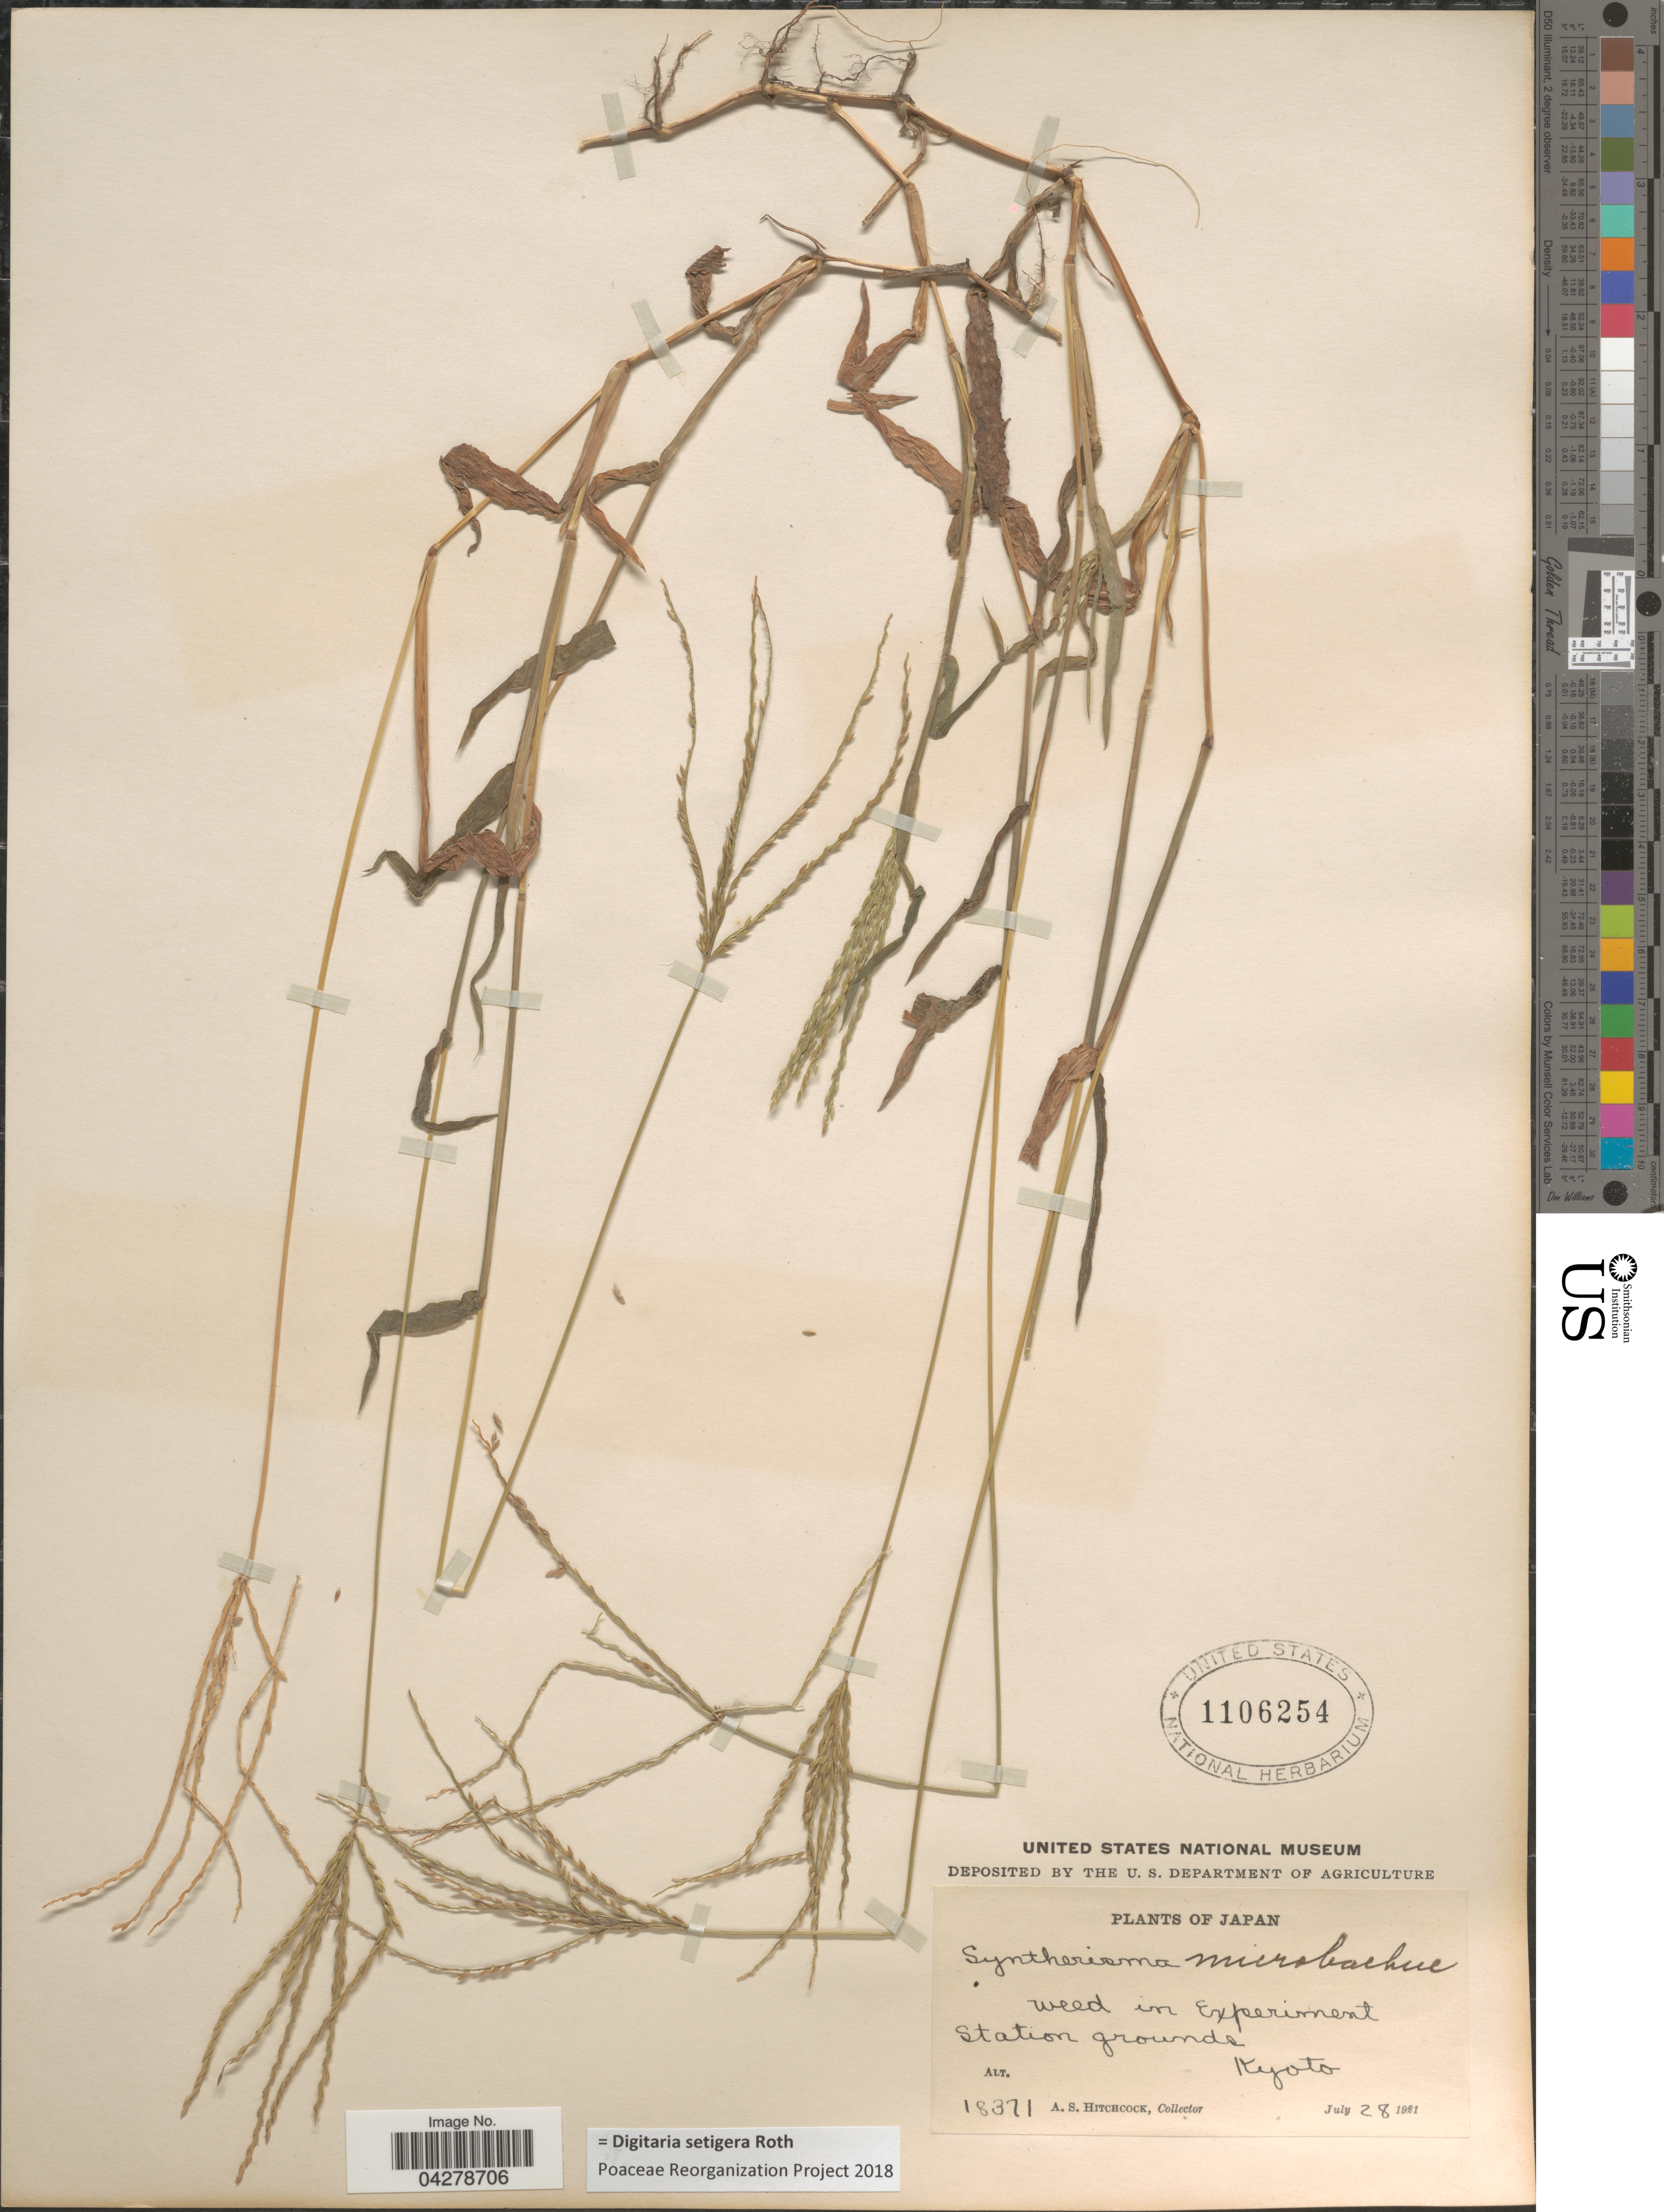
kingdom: Plantae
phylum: Tracheophyta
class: Liliopsida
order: Poales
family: Poaceae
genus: Digitaria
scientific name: Digitaria setigera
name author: Roth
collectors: A. S. Hitchcock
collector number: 18371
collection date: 1921-07-28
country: Japan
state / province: Kyoto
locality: Weed in Experiment Station grounds.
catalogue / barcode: US 1106254